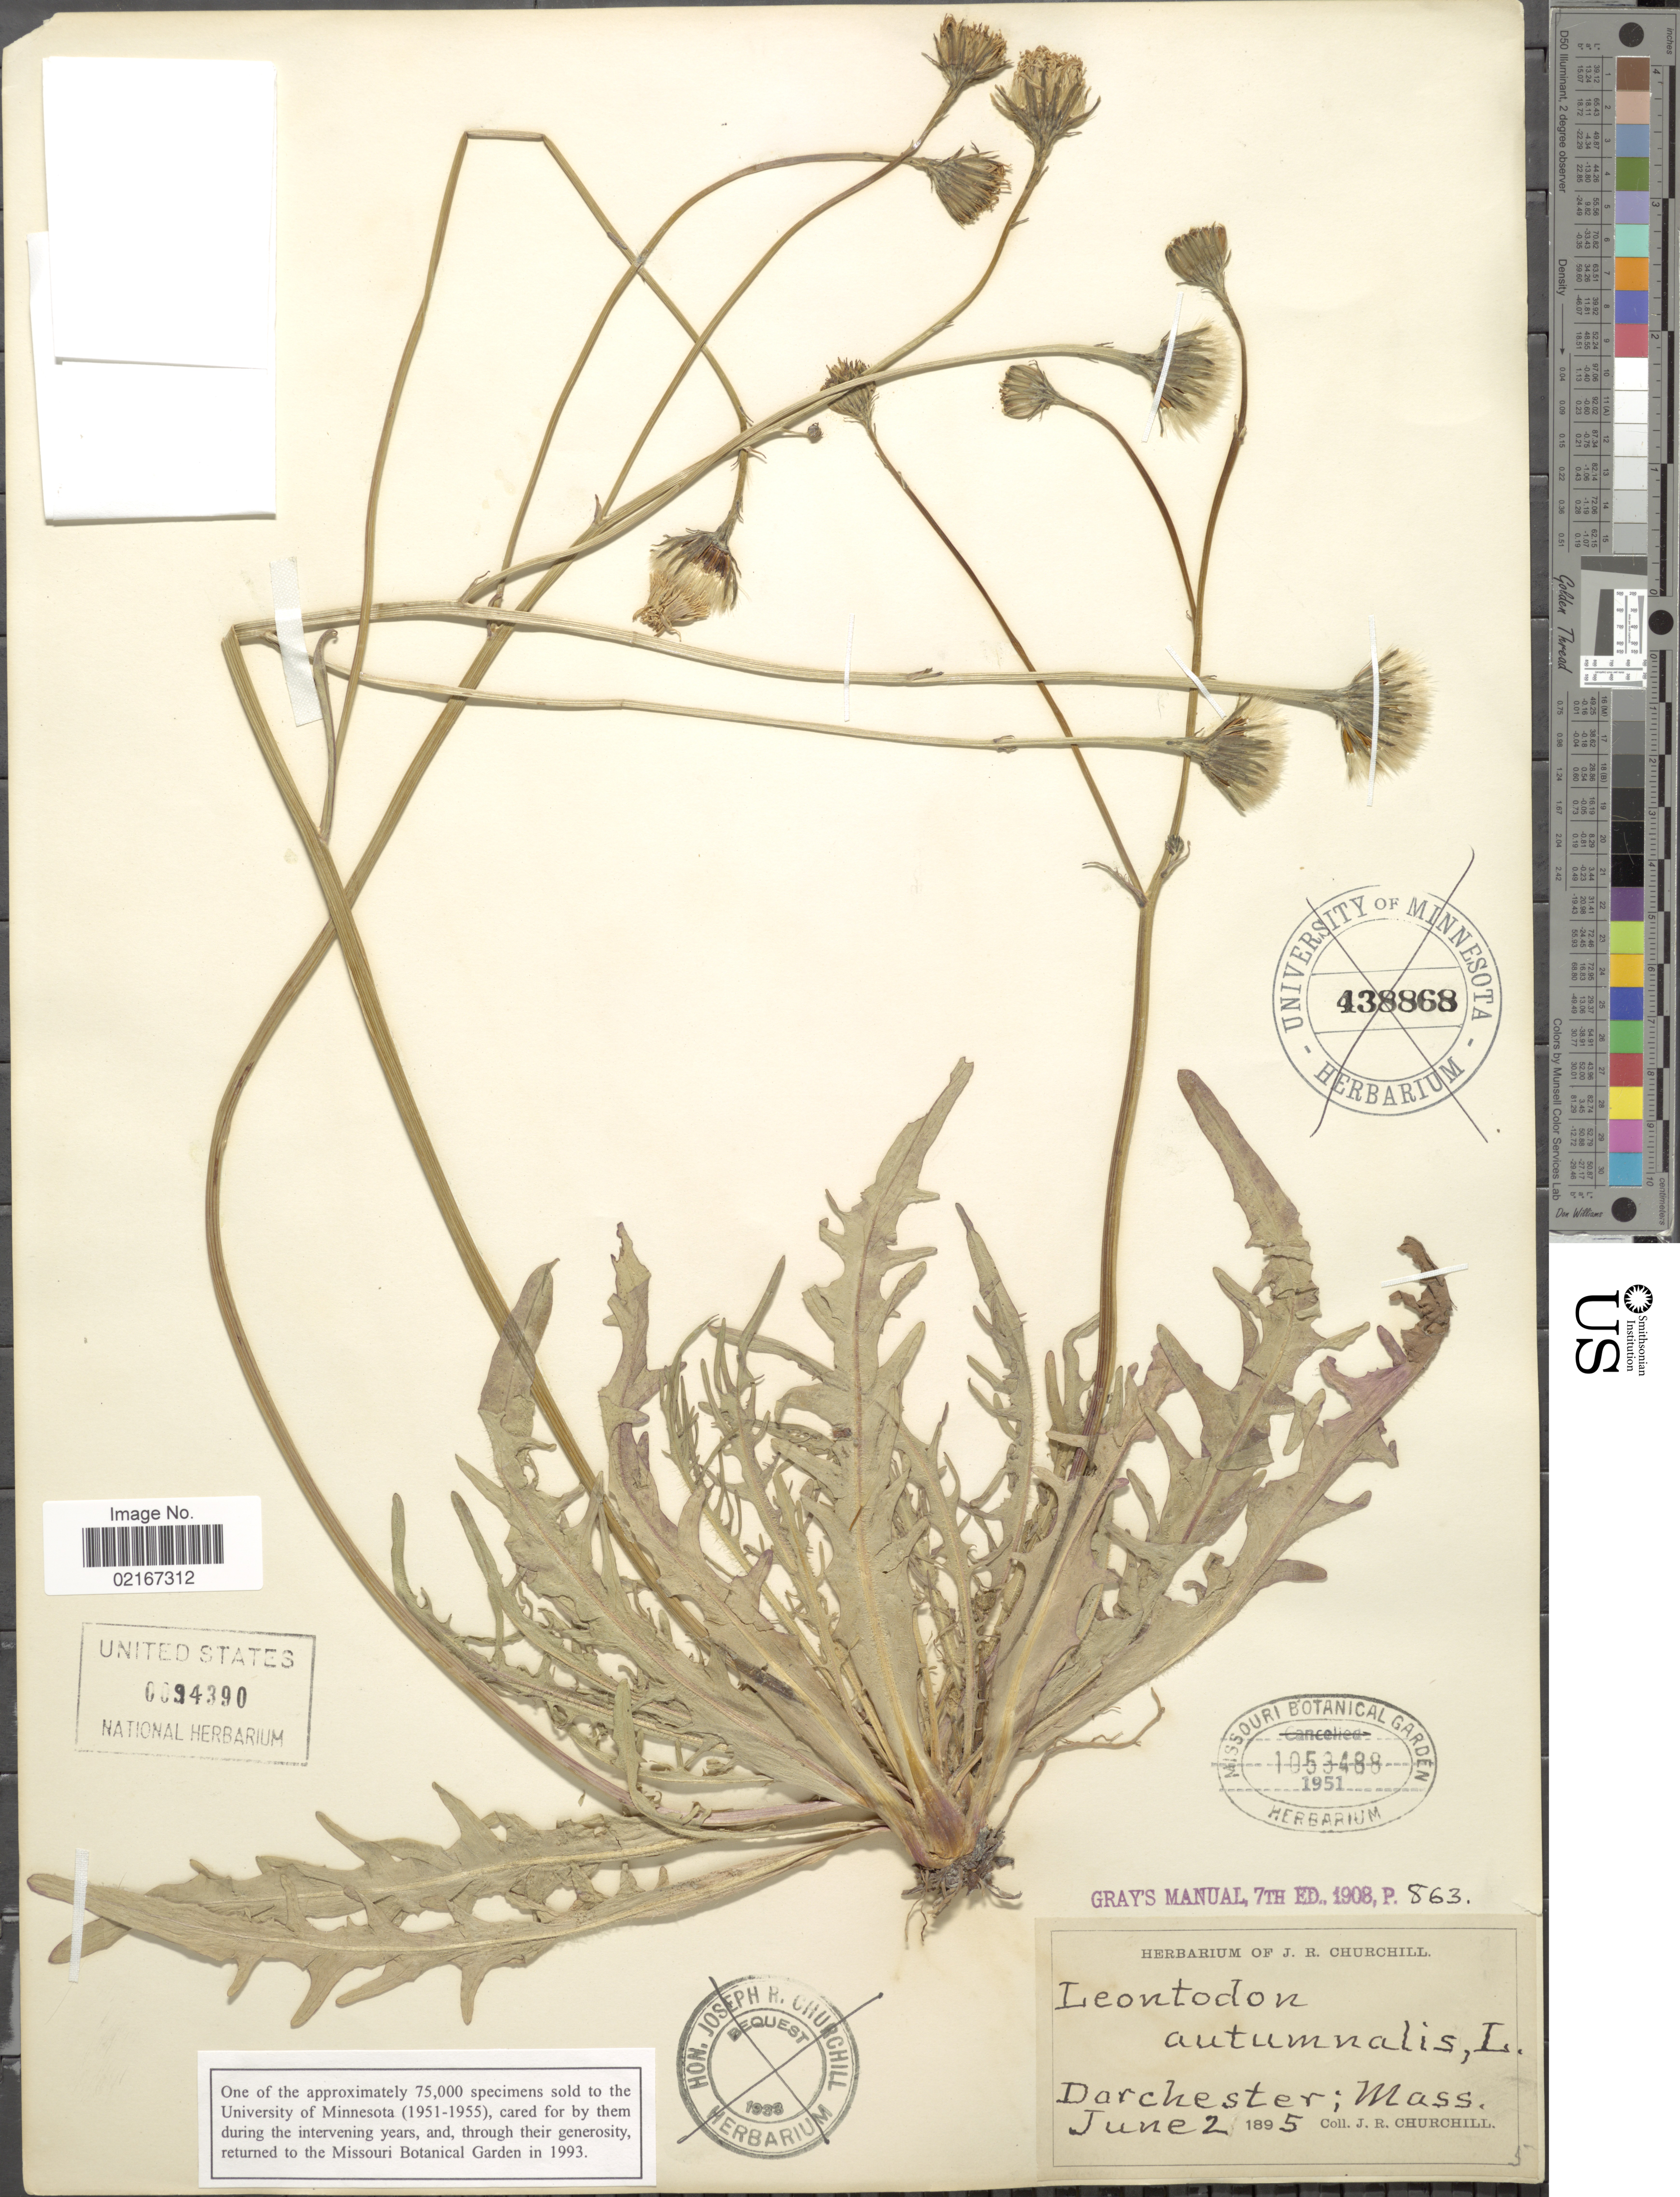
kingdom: Plantae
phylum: Tracheophyta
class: Magnoliopsida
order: Asterales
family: Asteraceae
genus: Scorzoneroides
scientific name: Scorzoneroides autumnalis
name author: (L.) Moench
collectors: J. Churchill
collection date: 1895-06-02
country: United States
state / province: Massachusetts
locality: Darchester, Mass.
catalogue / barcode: US 94390